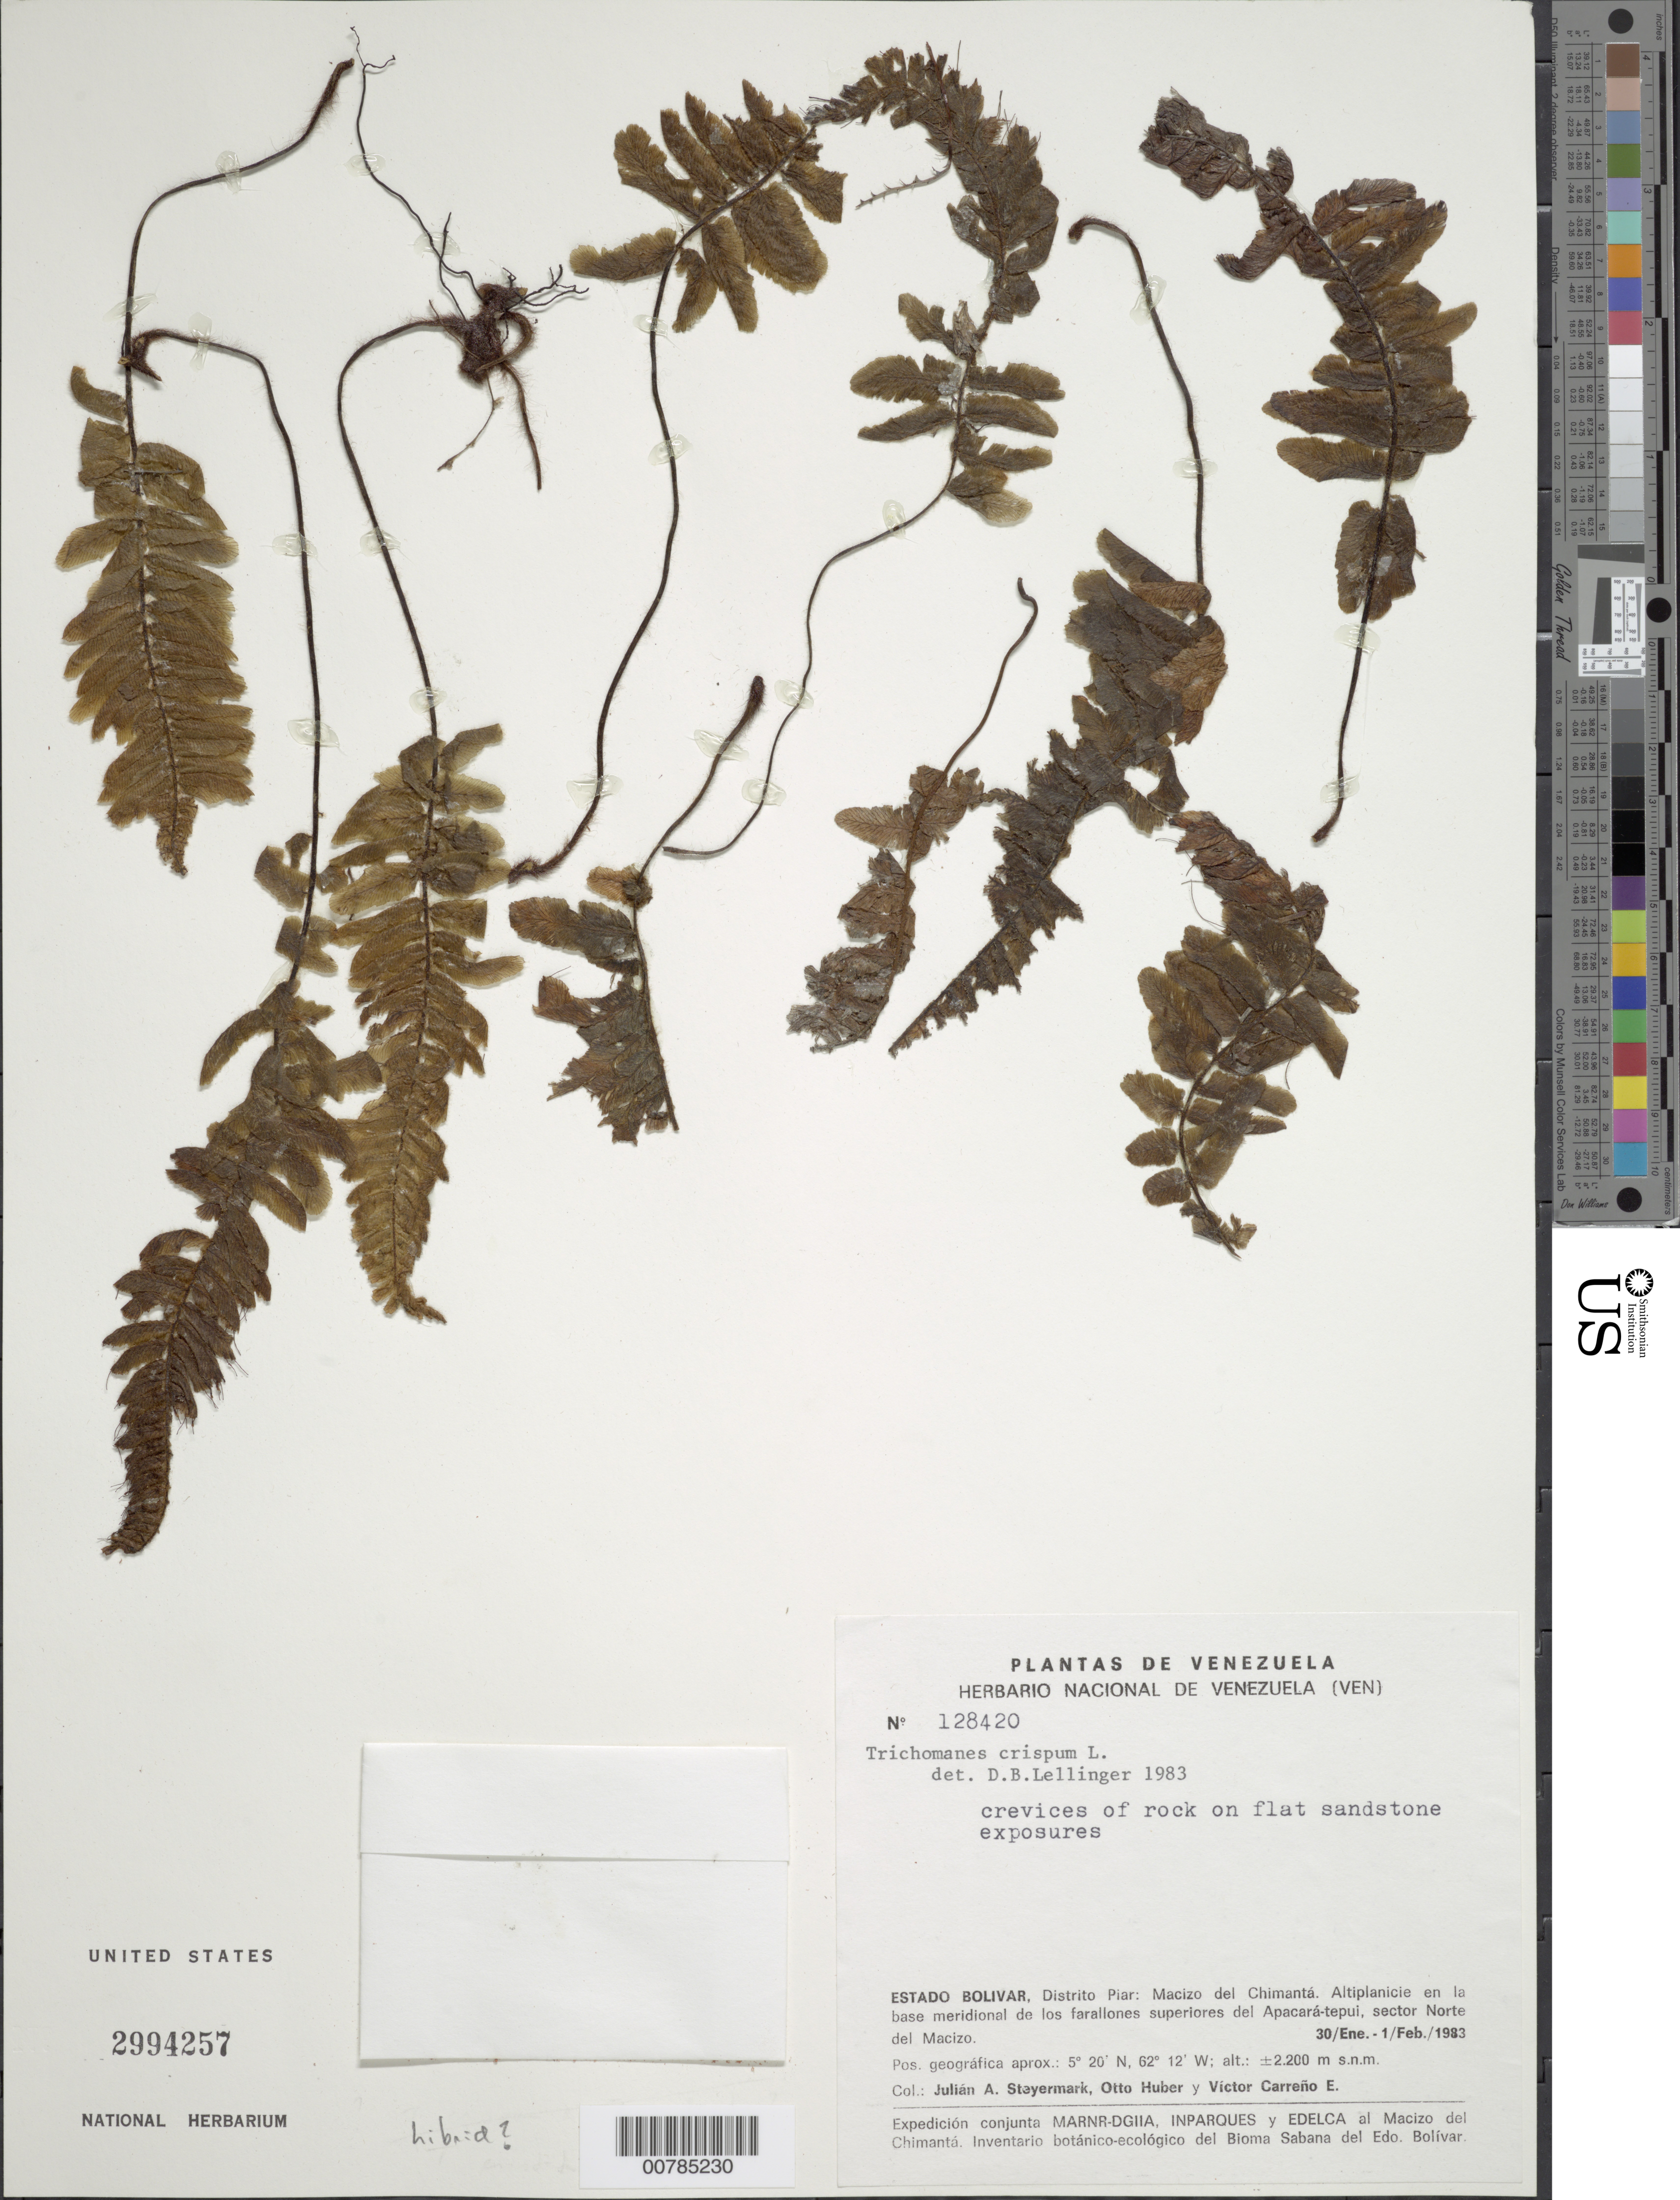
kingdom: Plantae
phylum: Tracheophyta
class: Polypodiopsida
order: Hymenophyllales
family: Hymenophyllaceae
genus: Trichomanes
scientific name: Trichomanes pellucens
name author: Kunze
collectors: J. Steyermark, O. Huber & V. Carreño E.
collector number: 128420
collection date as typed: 30-Jan-83 to 1-Feb-83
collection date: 1983-01-30/1983-02-01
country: Venezuela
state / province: Bolívar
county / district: Piar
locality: Macizo del Chimantá, Apacará-tepuí, sector N del Macizo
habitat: Crevices of rocks on flat sandstone exposures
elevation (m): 2200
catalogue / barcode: US 2994257